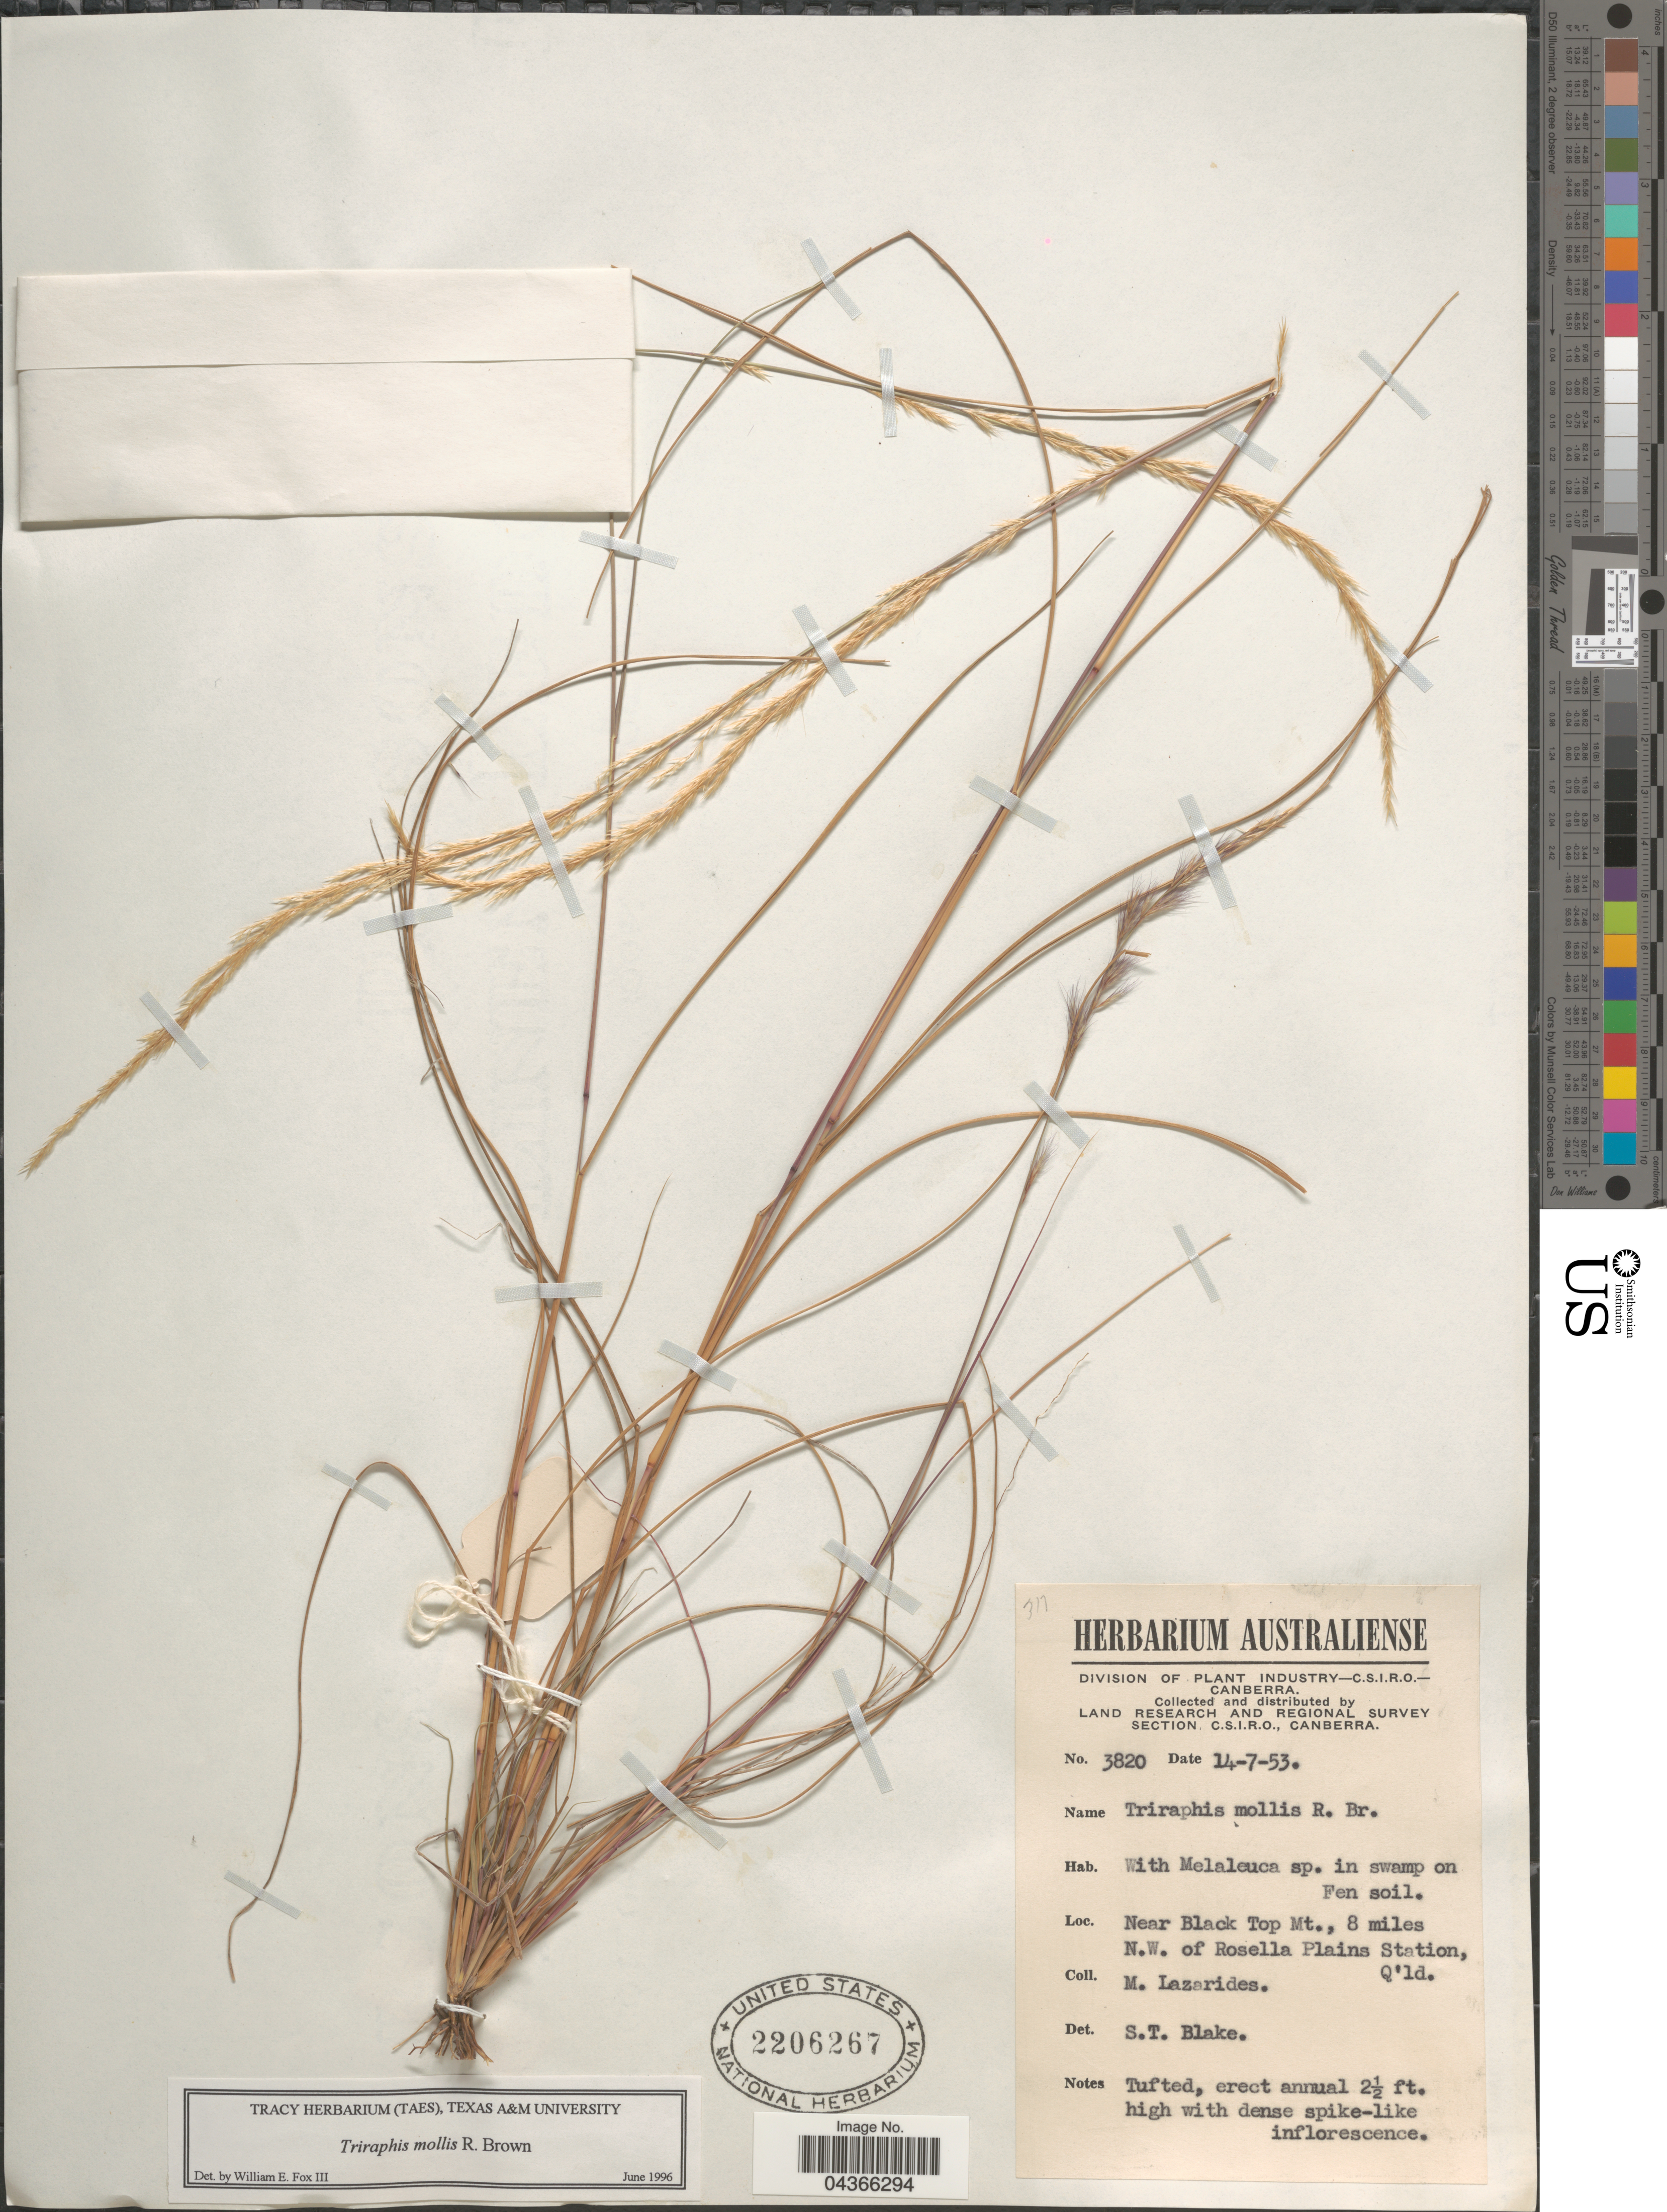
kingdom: Plantae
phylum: Tracheophyta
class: Liliopsida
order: Poales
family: Poaceae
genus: Triraphis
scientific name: Triraphis mollis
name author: R. Br.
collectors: M. Lazarides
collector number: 3820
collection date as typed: Transcribed d/m/y: 14/7/53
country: Australia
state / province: Queensland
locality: Land Research and Regional Survey Section. Near Black Top Mt., 8 miles N.W. of Rosella Plains Station, Q'ld.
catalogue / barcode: US 2206267